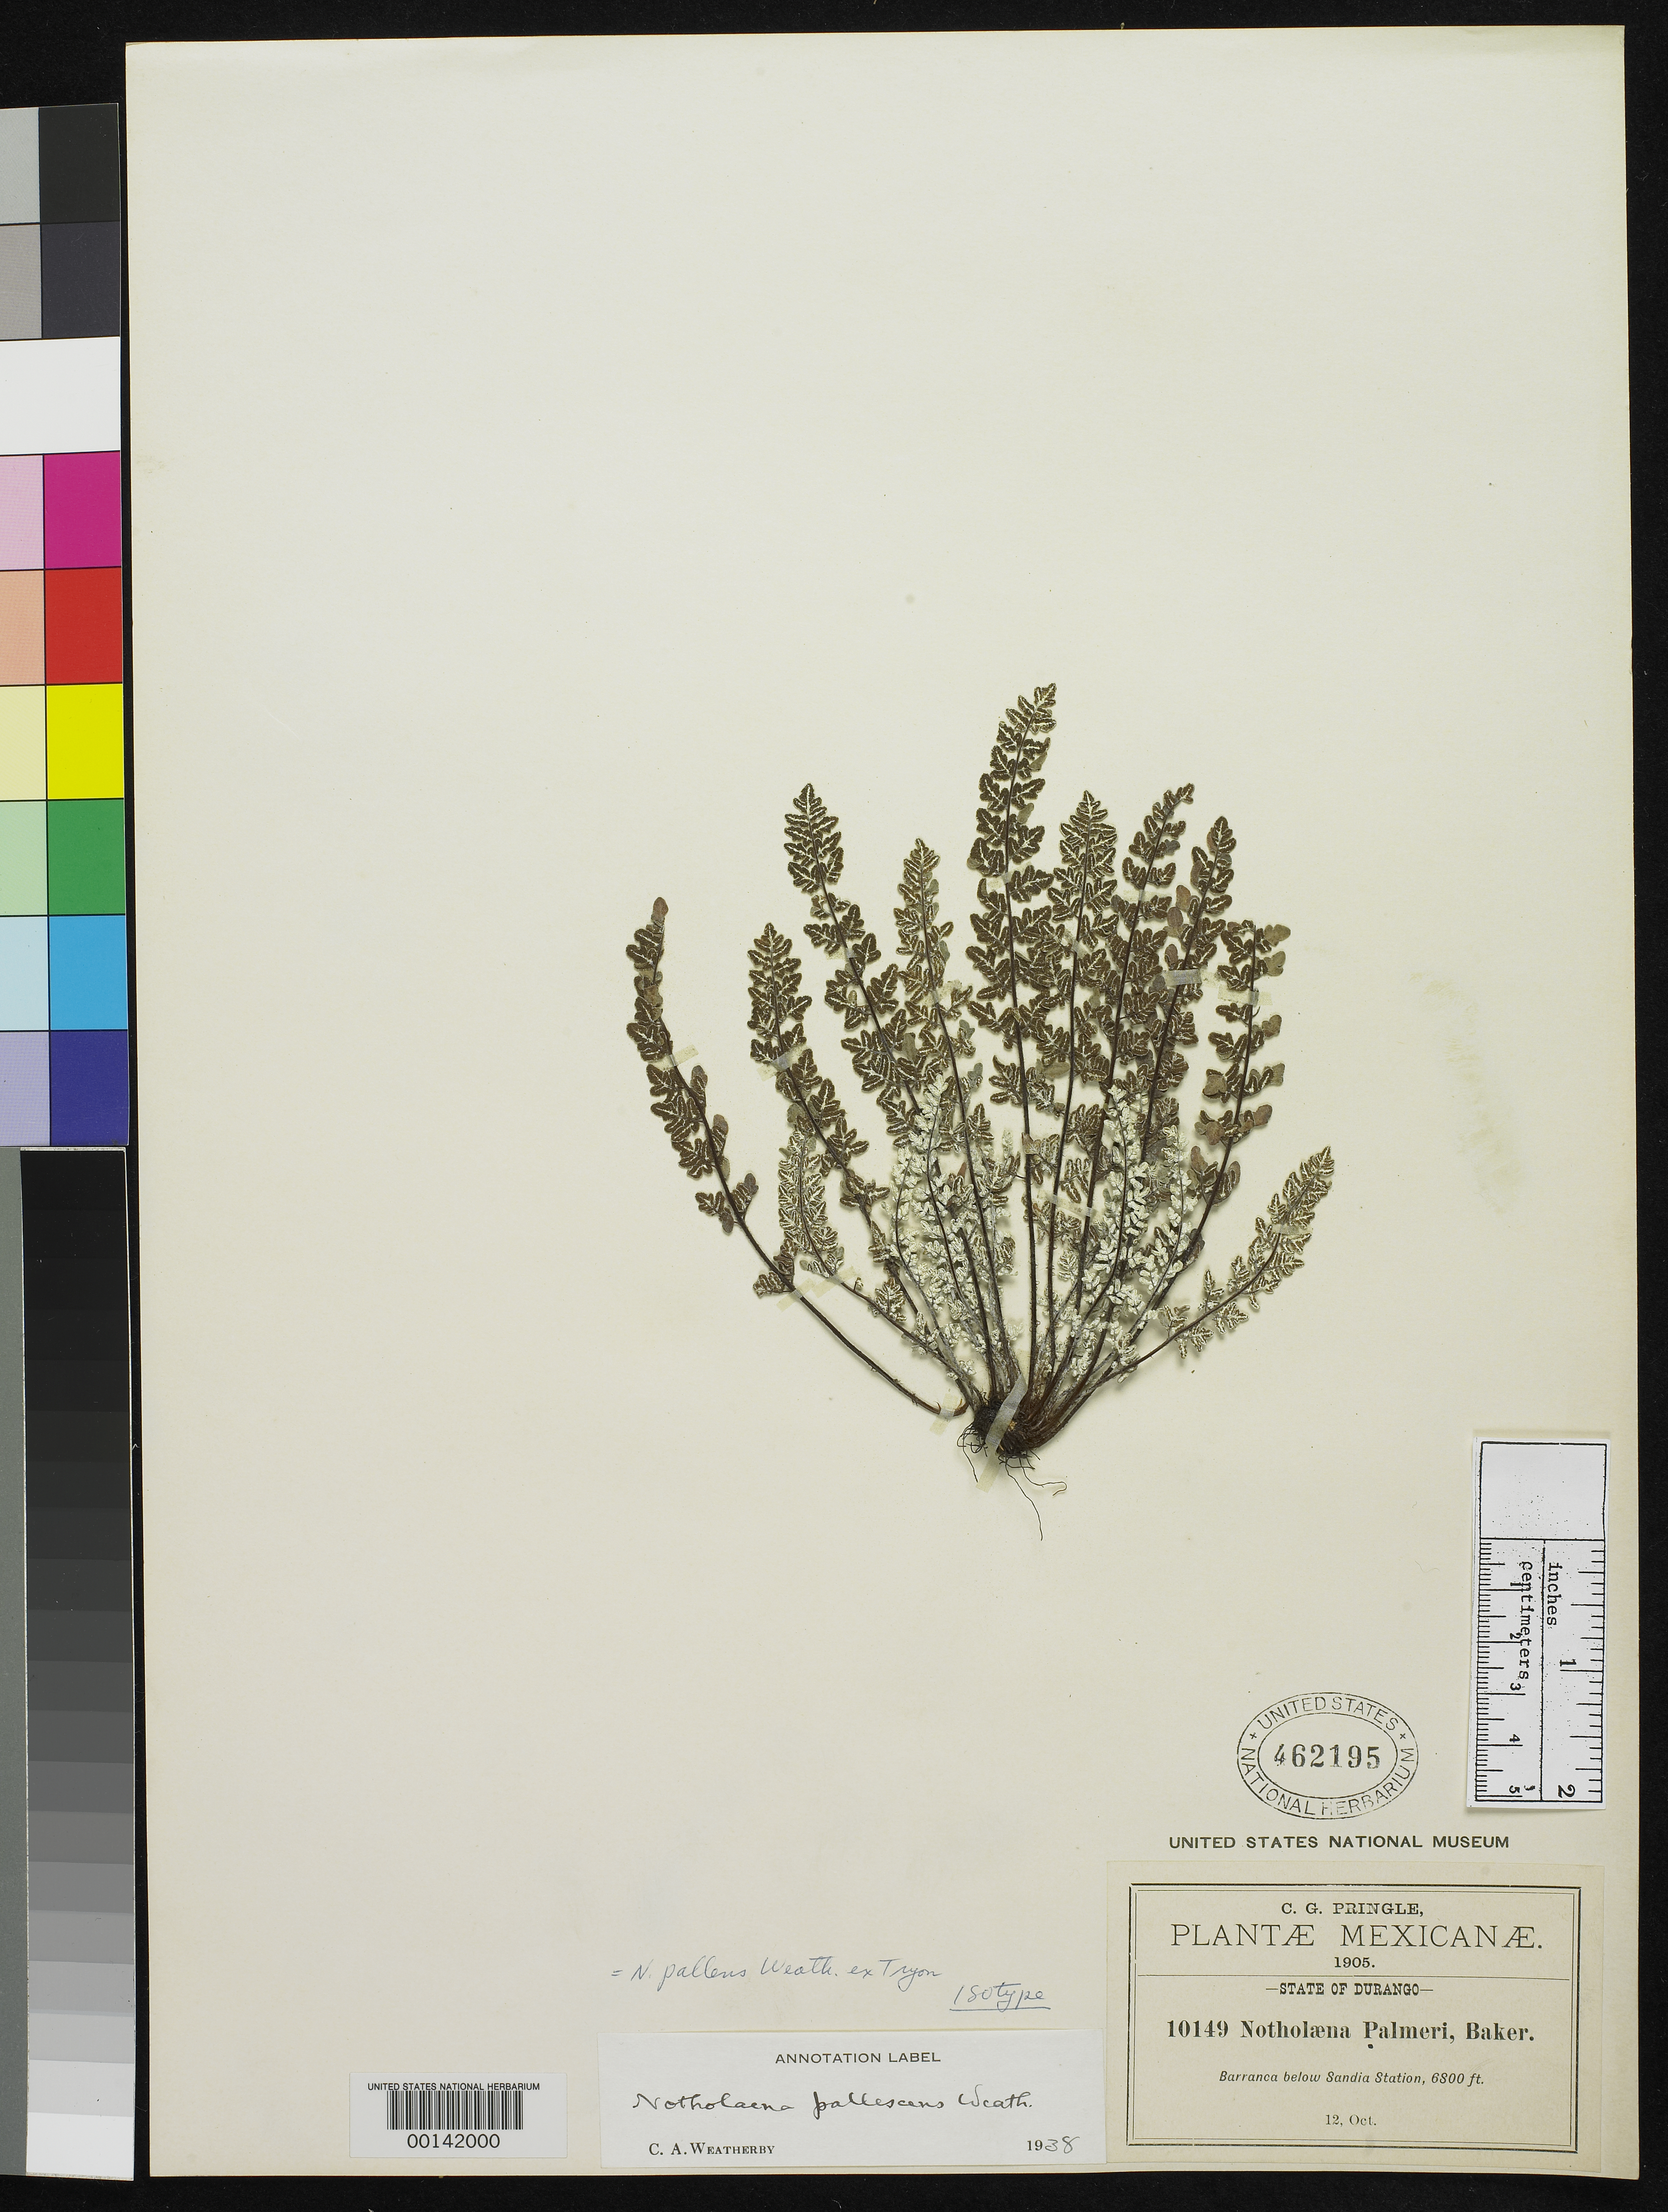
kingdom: Plantae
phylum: Tracheophyta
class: Polypodiopsida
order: Polypodiales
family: Pteridaceae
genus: Notholaena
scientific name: Notholaena pallens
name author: Weath. ex R.M. Tryon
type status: Isotype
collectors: C. G. Pringle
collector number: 10149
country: Mexico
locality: E of Monserrat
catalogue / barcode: US 462195